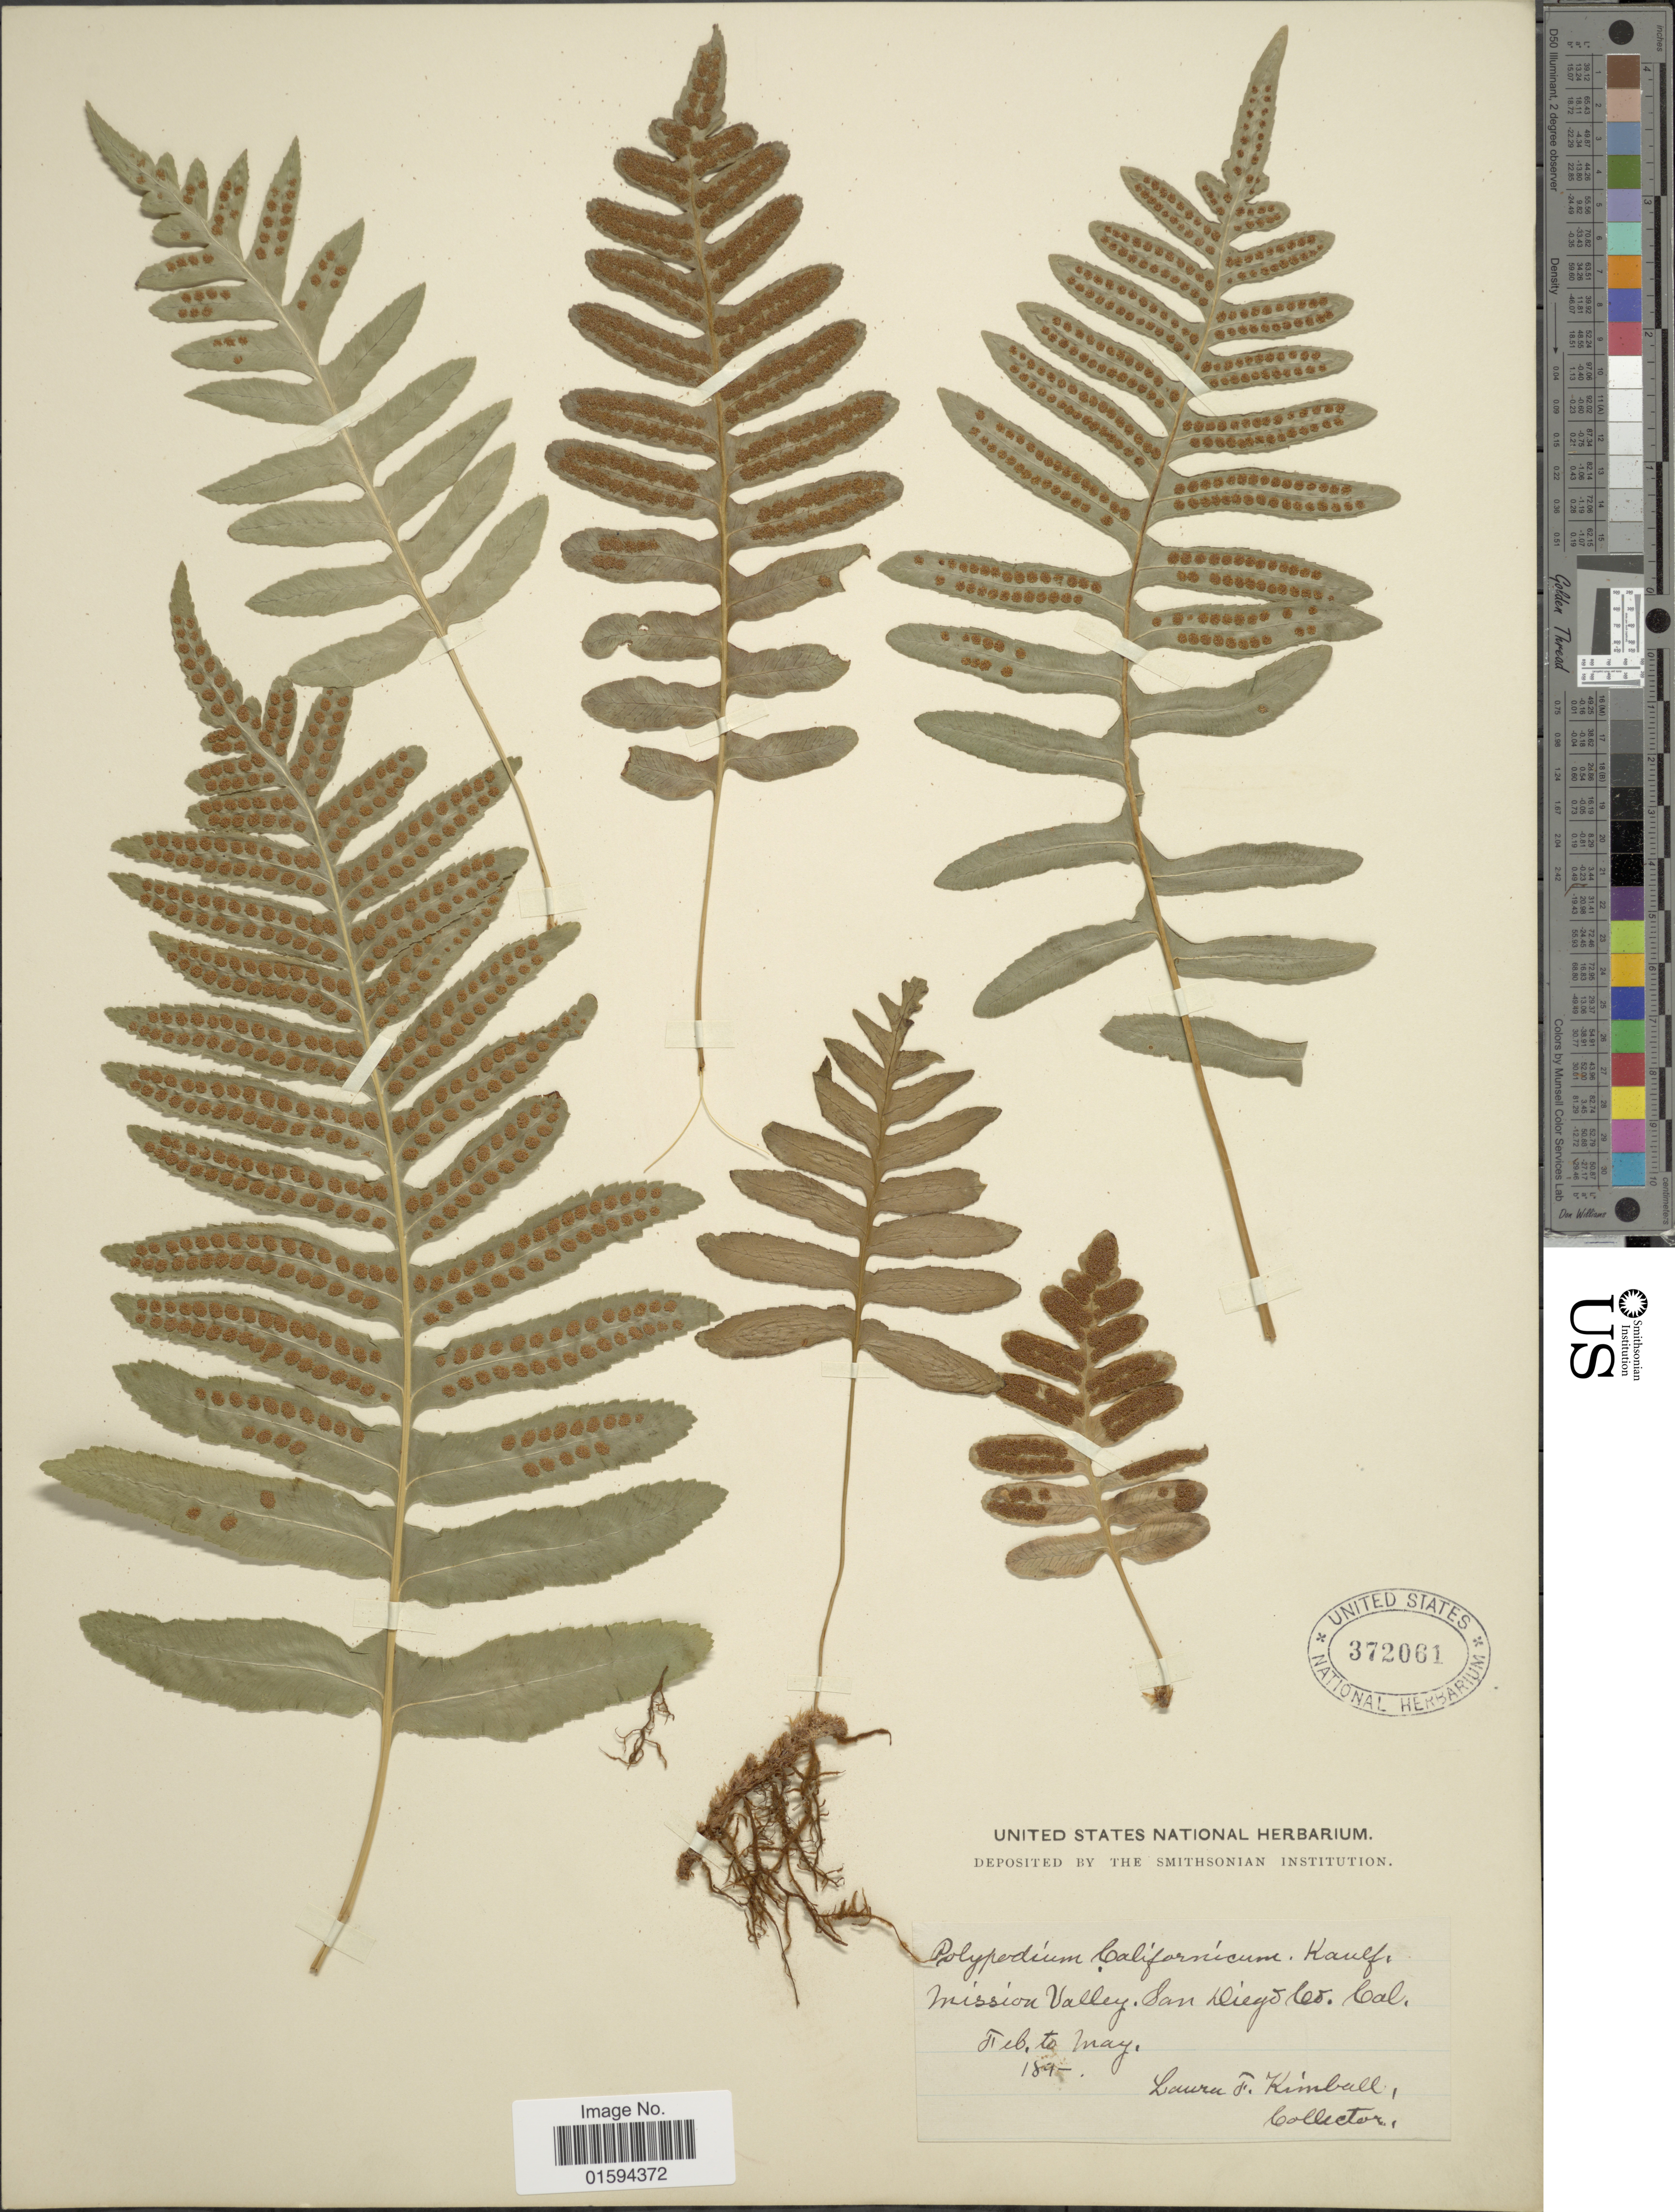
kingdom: Plantae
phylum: Tracheophyta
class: Polypodiopsida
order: Polypodiales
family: Polypodiaceae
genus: Polypodium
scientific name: Polypodium californicum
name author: Kaulf.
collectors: L. Kimball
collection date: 1895-02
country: United States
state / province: California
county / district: San Diego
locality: Mission Valley, San Diego Co.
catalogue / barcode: US 372061